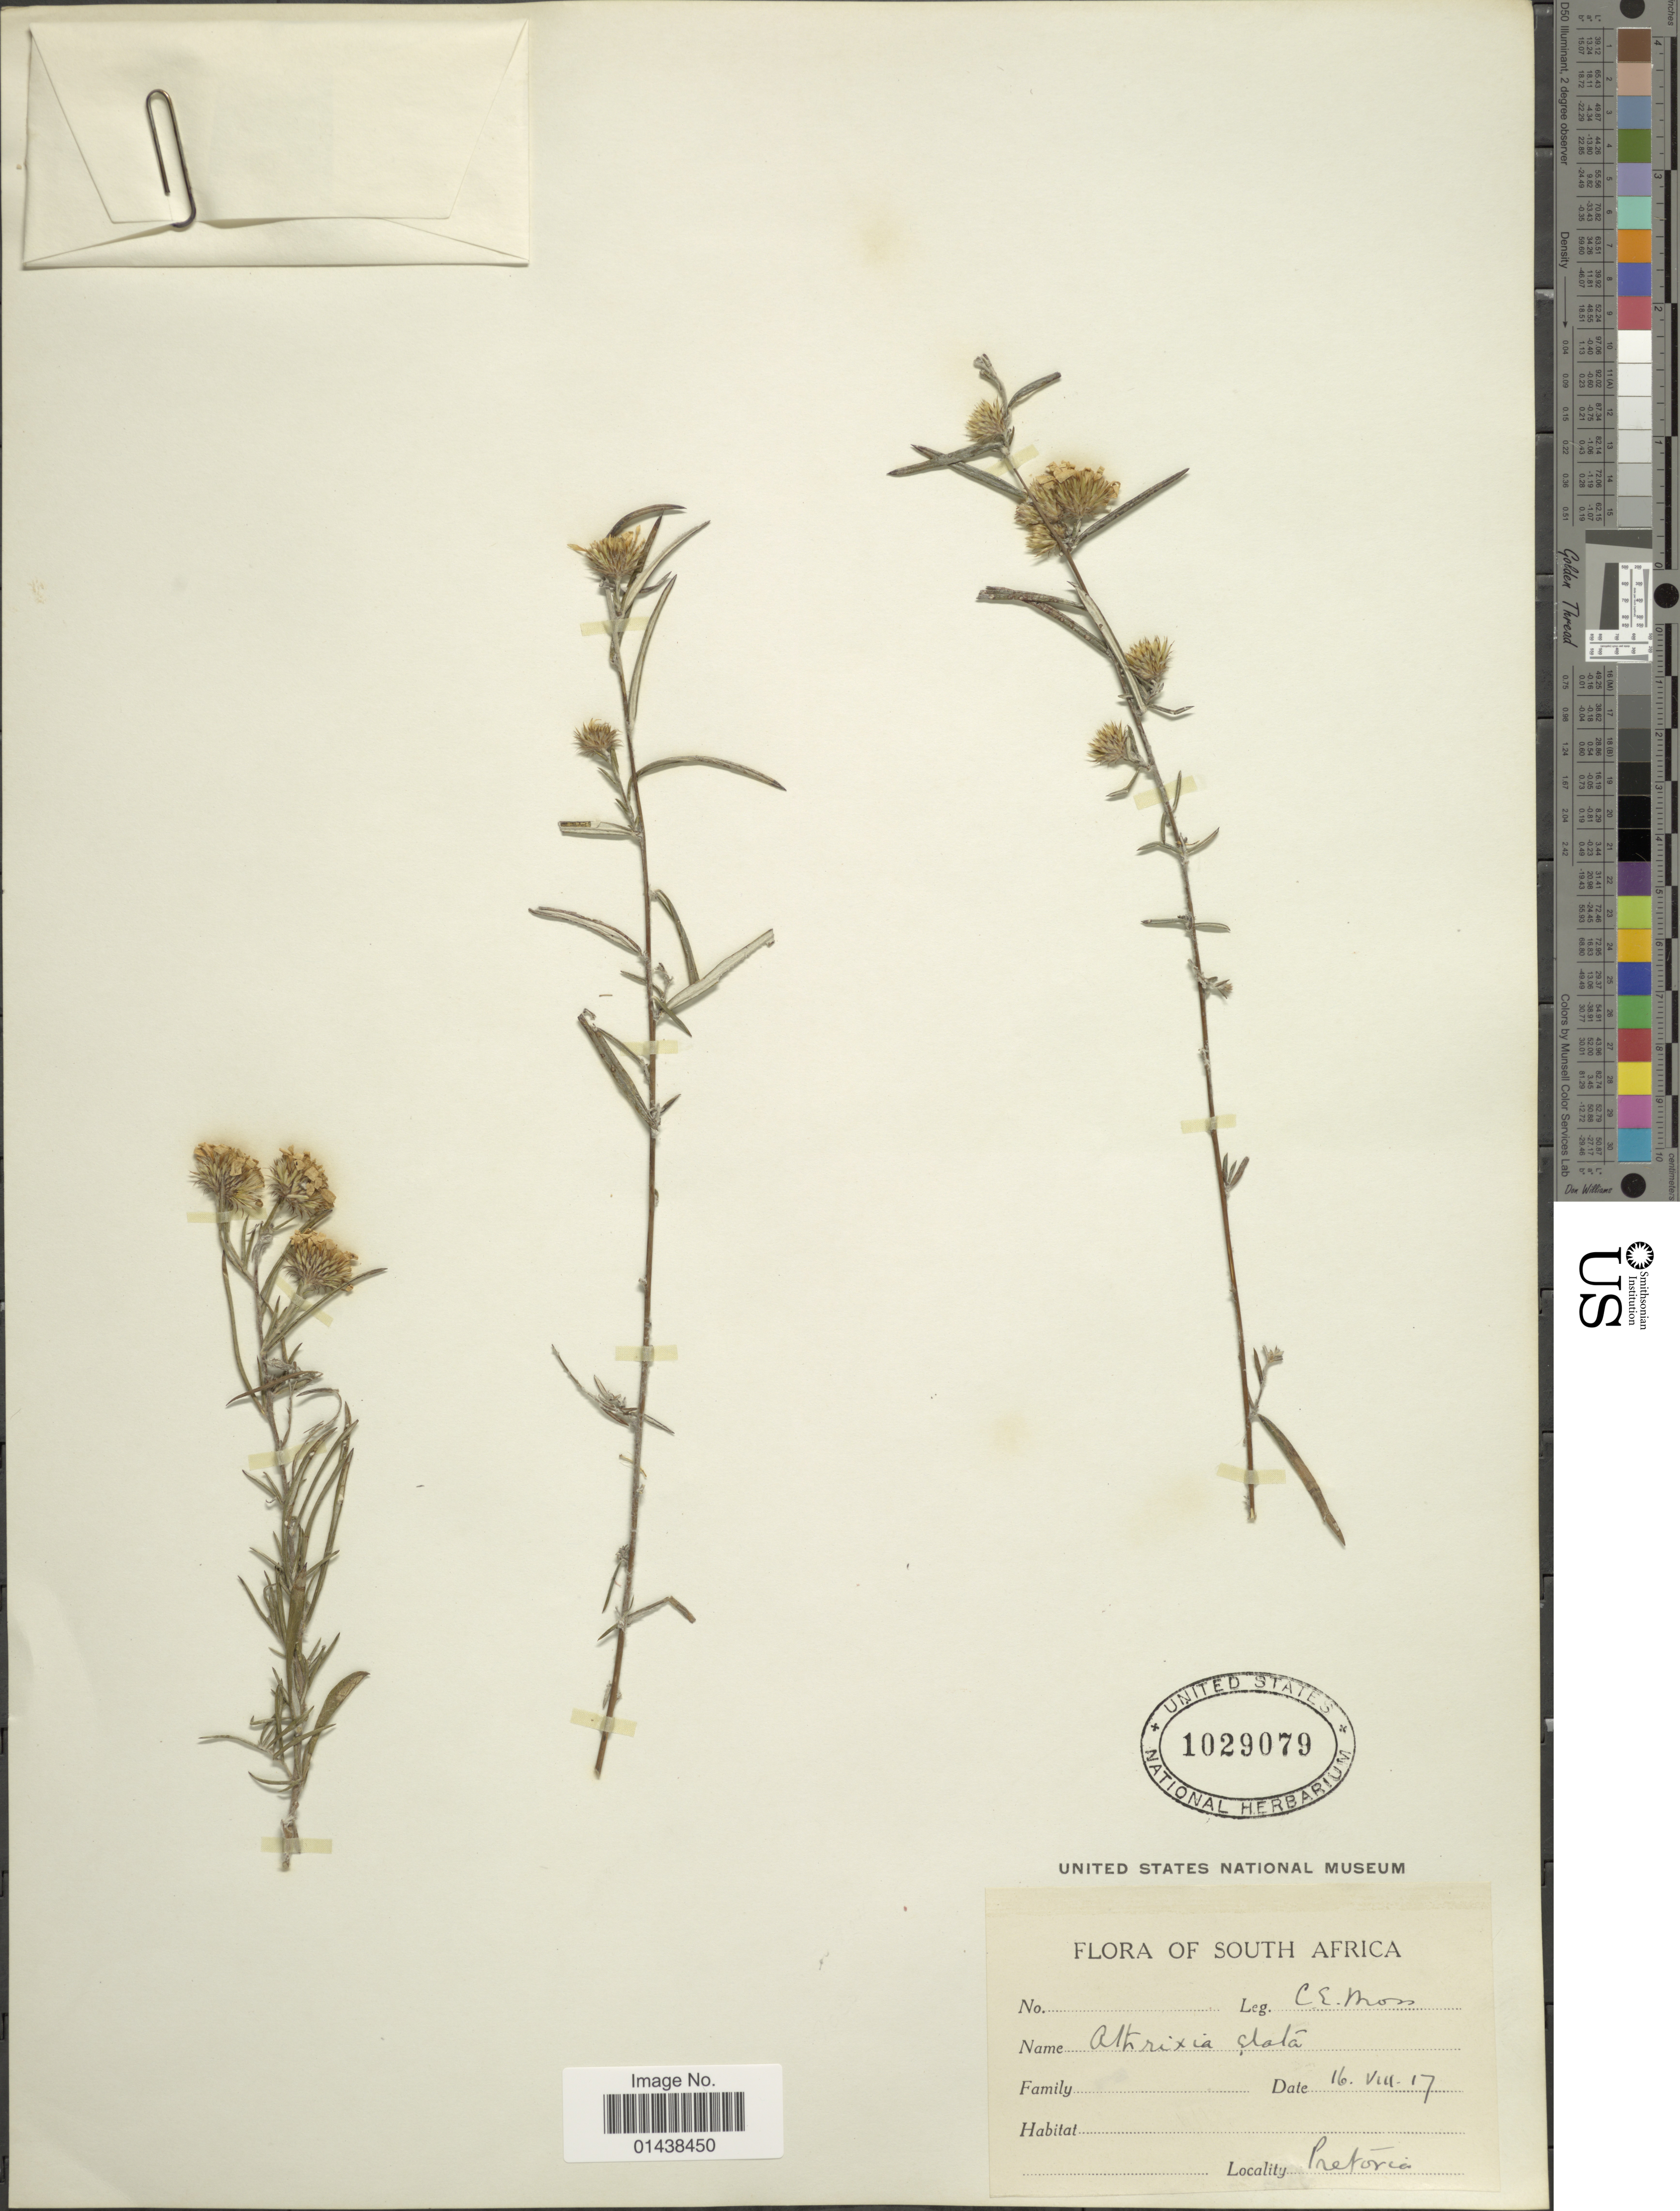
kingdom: Plantae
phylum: Tracheophyta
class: Magnoliopsida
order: Asterales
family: Asteraceae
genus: Athrixia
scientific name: Athrixia elata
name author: Sond.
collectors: C. E. Moss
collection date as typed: Transcribed d/m/y: 16/8/17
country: South Africa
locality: Pretoria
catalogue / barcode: US 1029079